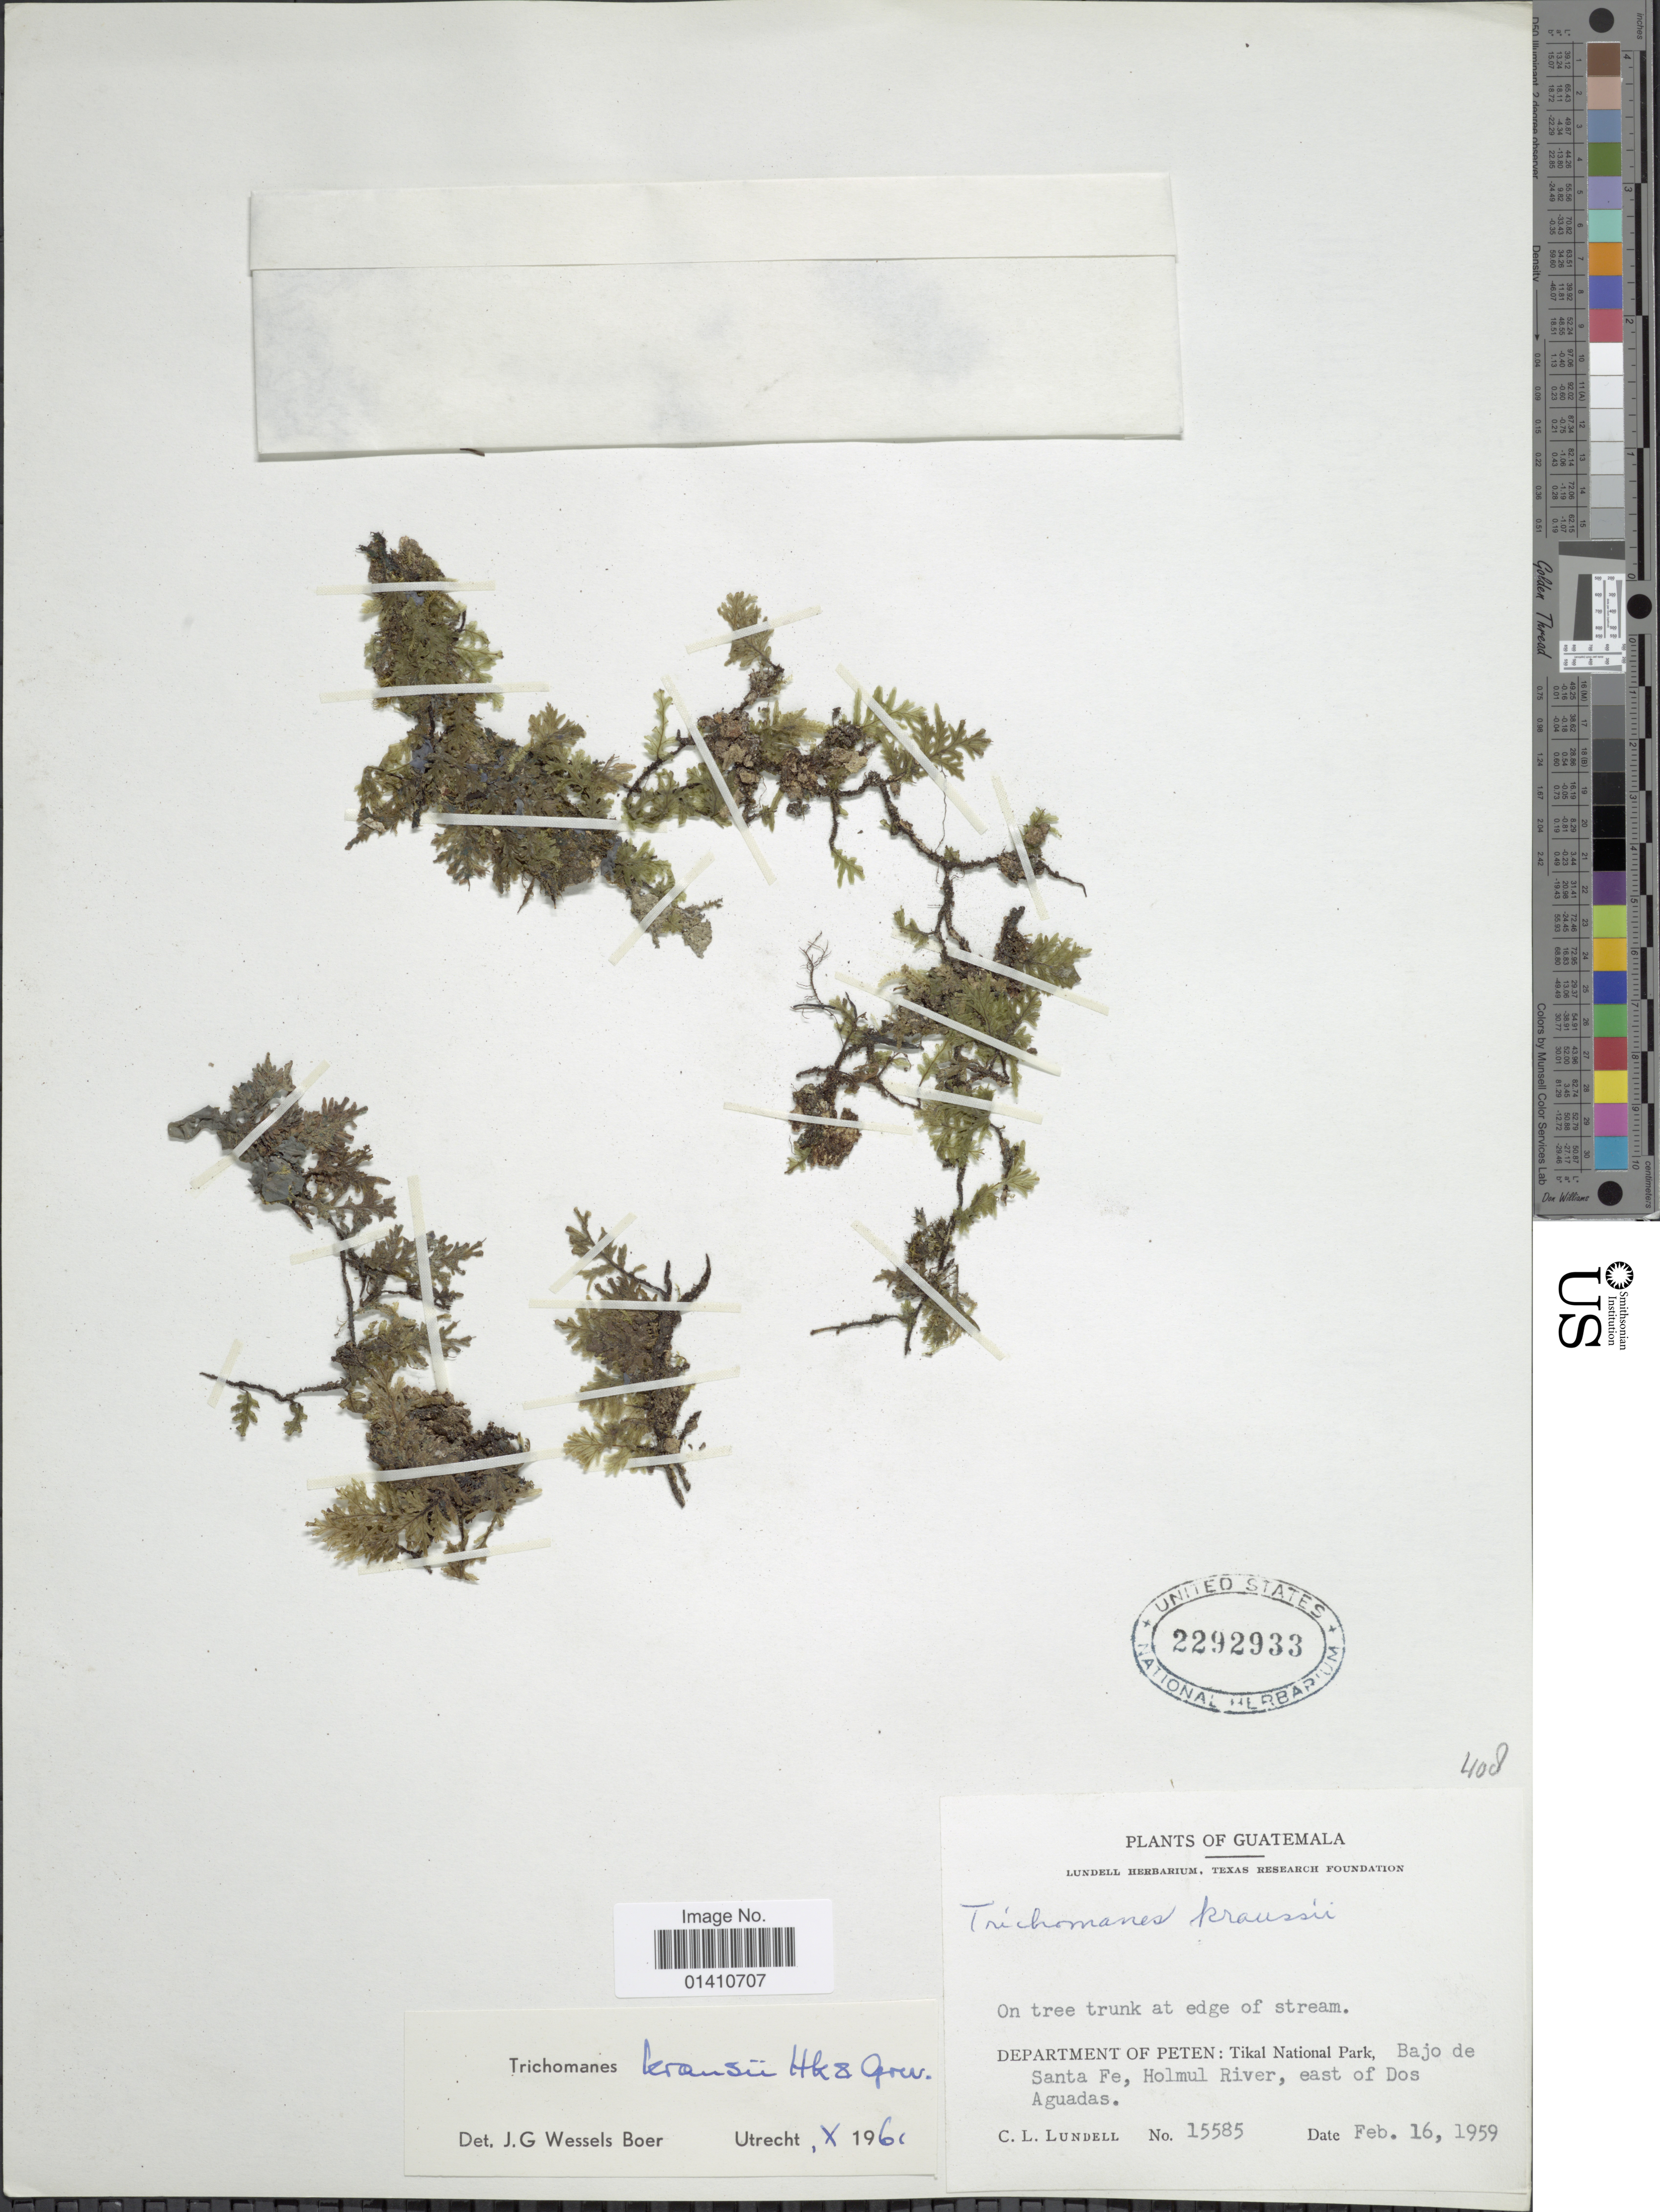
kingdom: Plantae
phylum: Tracheophyta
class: Polypodiopsida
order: Hymenophyllales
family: Hymenophyllaceae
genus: Didymoglossum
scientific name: Didymoglossum kraussii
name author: (Hook. & Grev.) C. Presl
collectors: C. L. Lundell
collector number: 15585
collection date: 1959-02-16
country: Guatemala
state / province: El Petén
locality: Department of Peten: Tikal National Park, Bajo de Santa Fe, Holmul, River, east of Dos Aguadas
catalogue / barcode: US 2292933